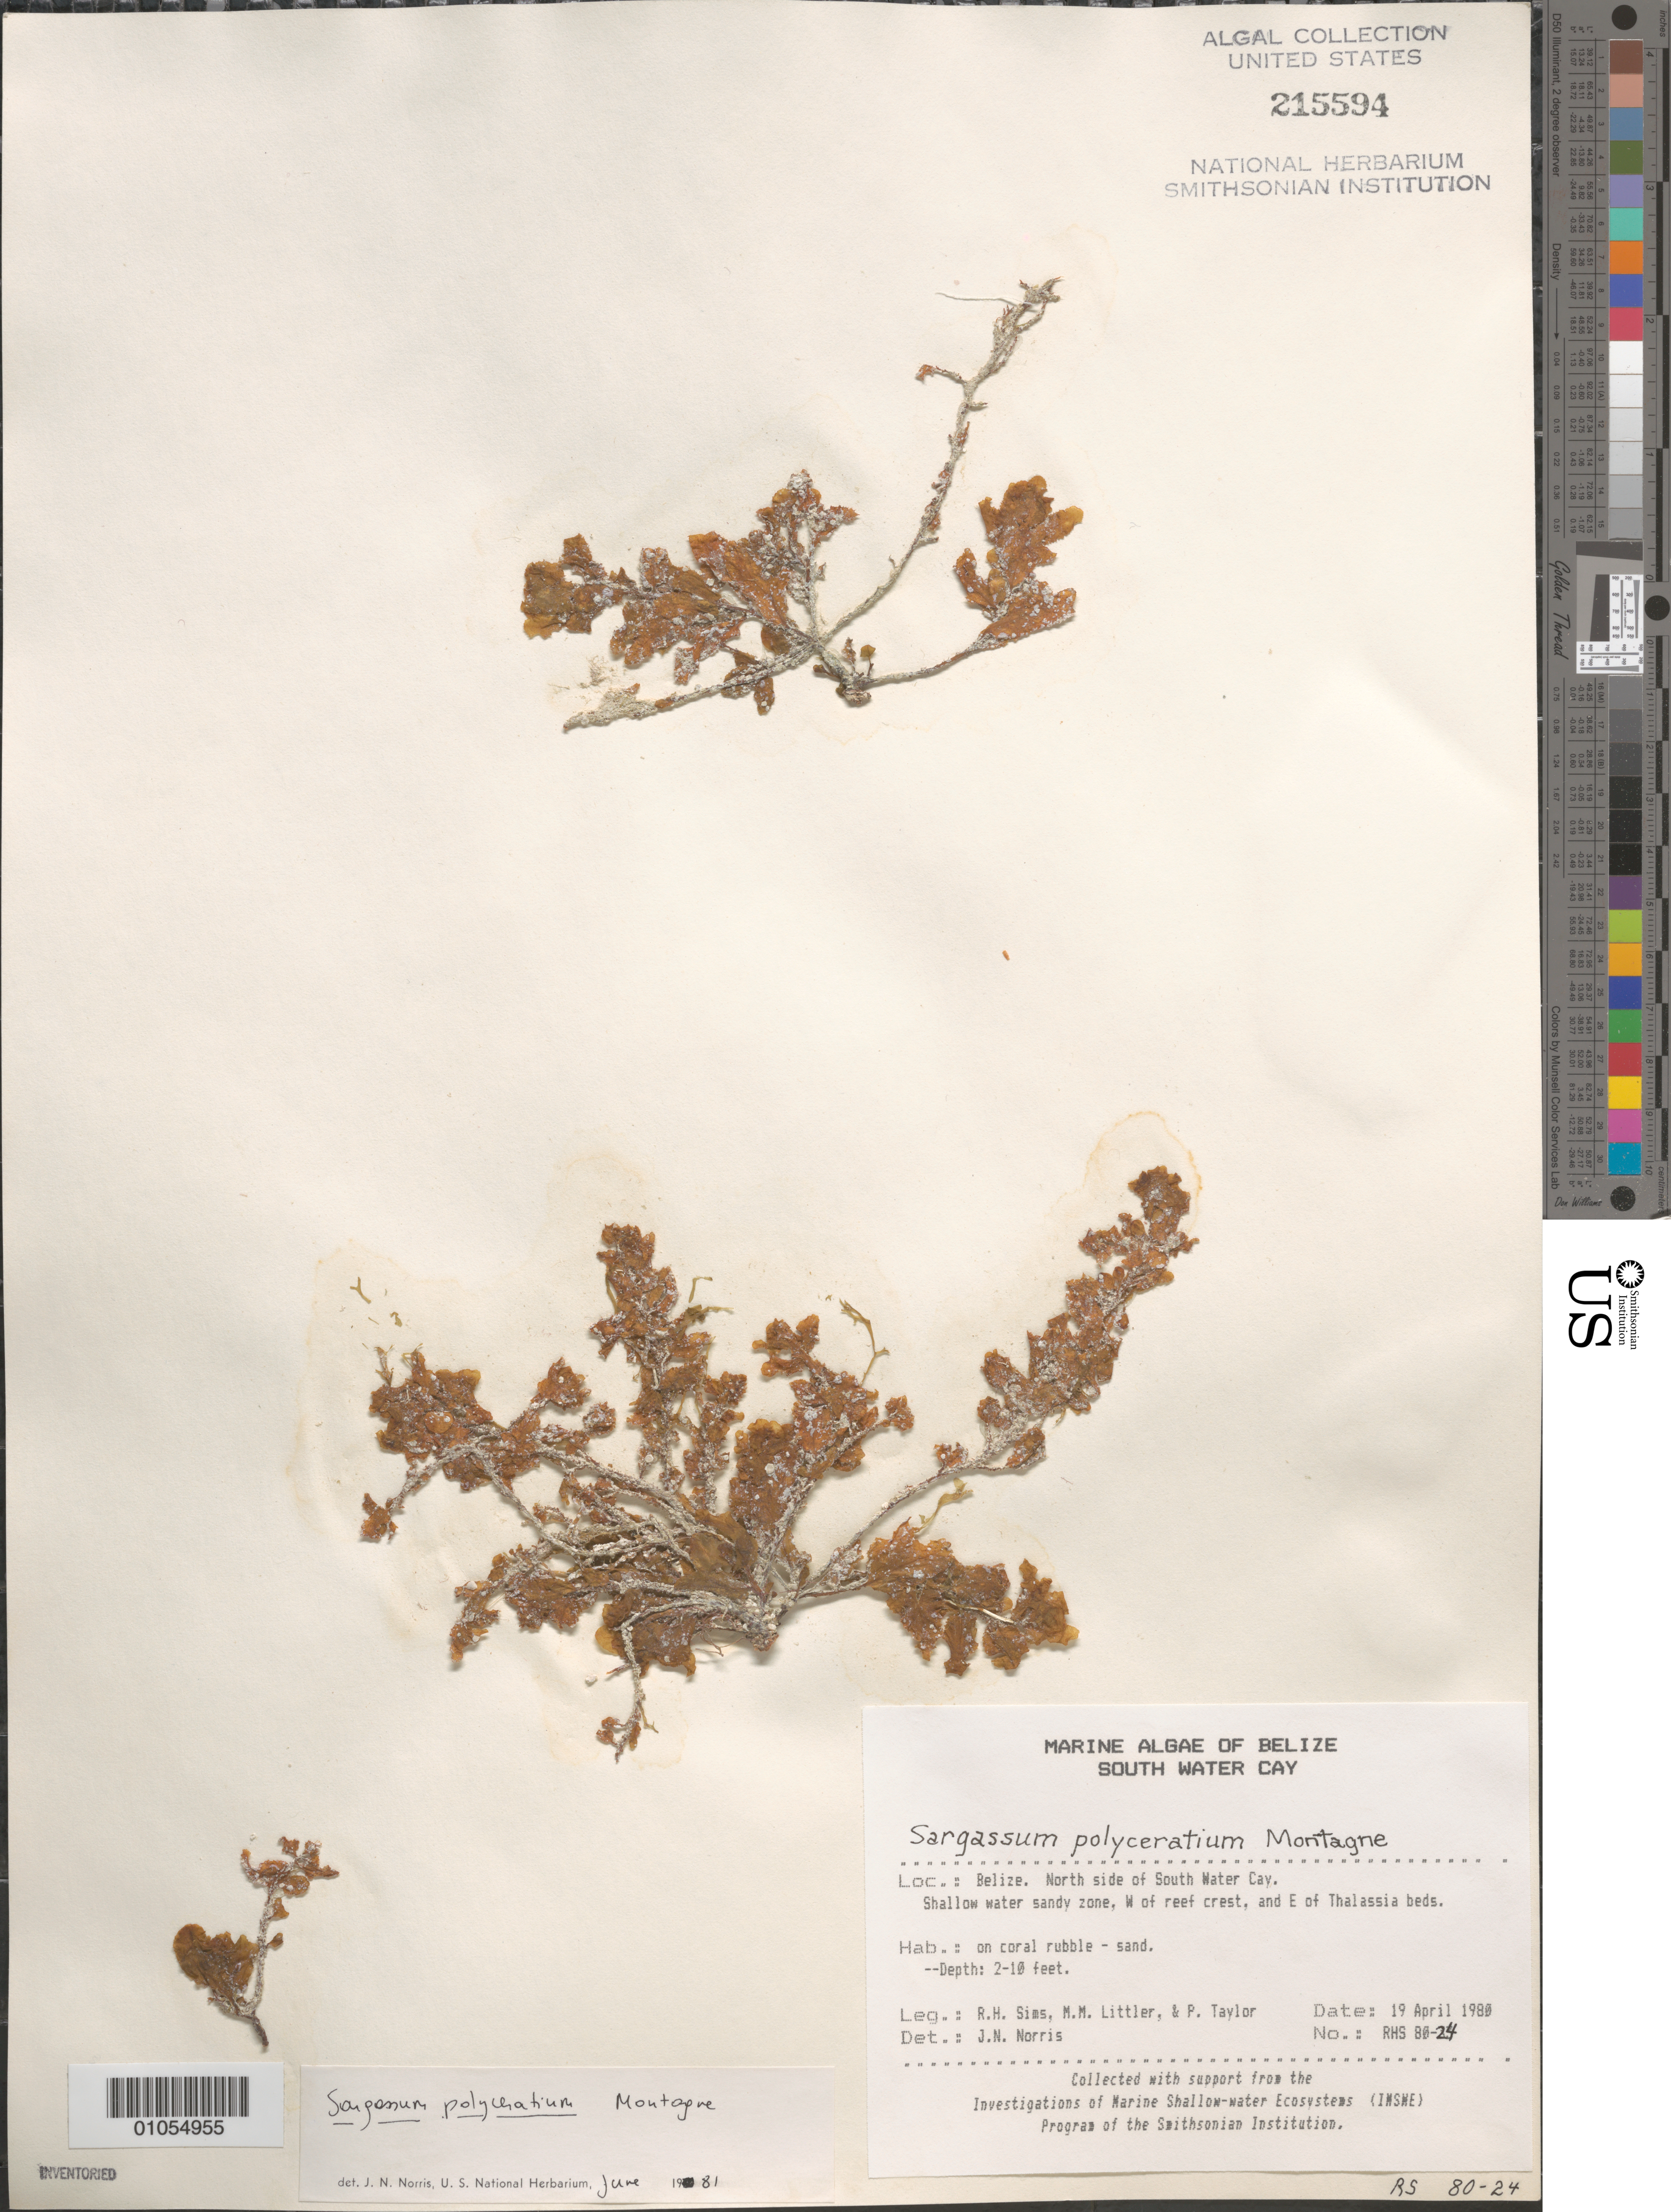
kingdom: Chromista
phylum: Ochrophyta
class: Phaeophyceae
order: Fucales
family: Sargassaceae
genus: Sargassum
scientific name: Sargassum polyceratium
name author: Mont.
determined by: Norris, James N.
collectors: R. H. Sims, M. M. Littler & P. R. Taylor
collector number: RHS 80-24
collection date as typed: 19 Apr 1980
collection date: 1980-04-19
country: Belize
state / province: Stann Creek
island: South Water Cay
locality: North side of South Water Cay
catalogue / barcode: US 215594